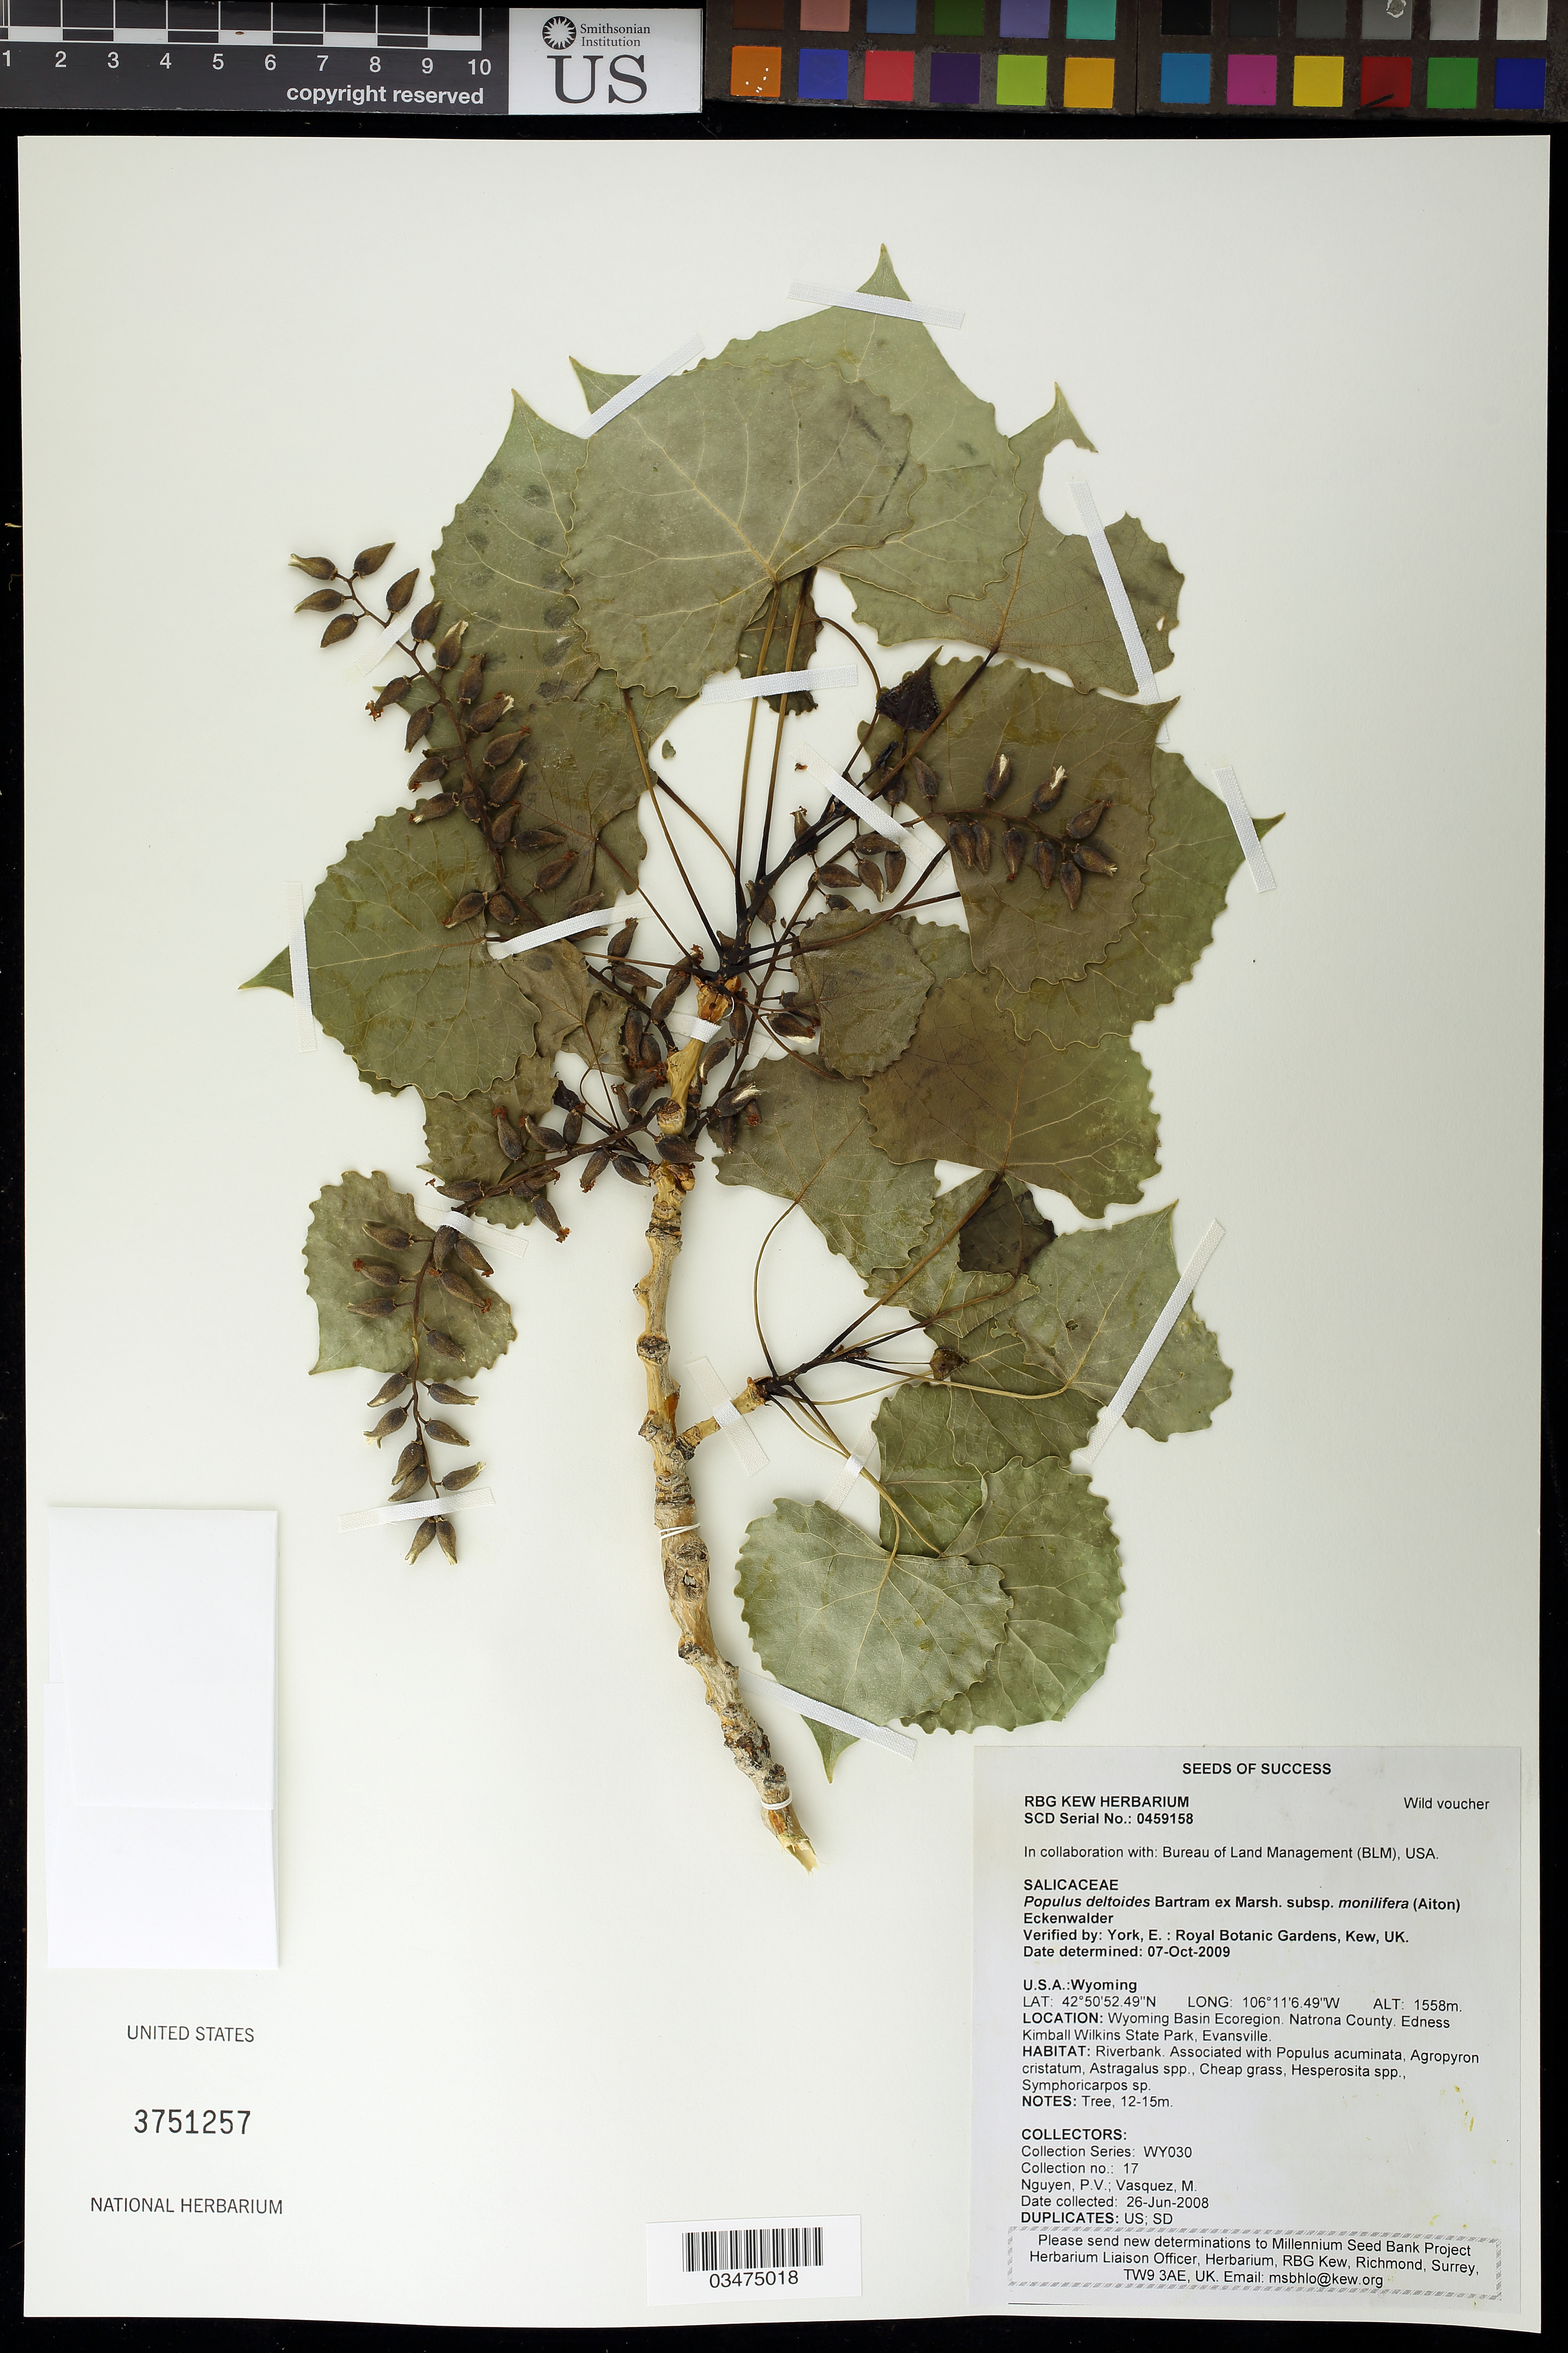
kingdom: Plantae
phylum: Tracheophyta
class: Magnoliopsida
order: Malpighiales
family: Salicaceae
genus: Populus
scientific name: Populus deltoides subsp. monilifera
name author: (Aiton) Eckenw.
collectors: P. Nguyen & M. Vasquez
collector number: WY030-17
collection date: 2008-06-29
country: United States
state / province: Wyoming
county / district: Natrona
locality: Edness Kimball Wilkins State Park, Evansville.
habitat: Riverbank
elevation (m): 1558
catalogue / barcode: US 3751257